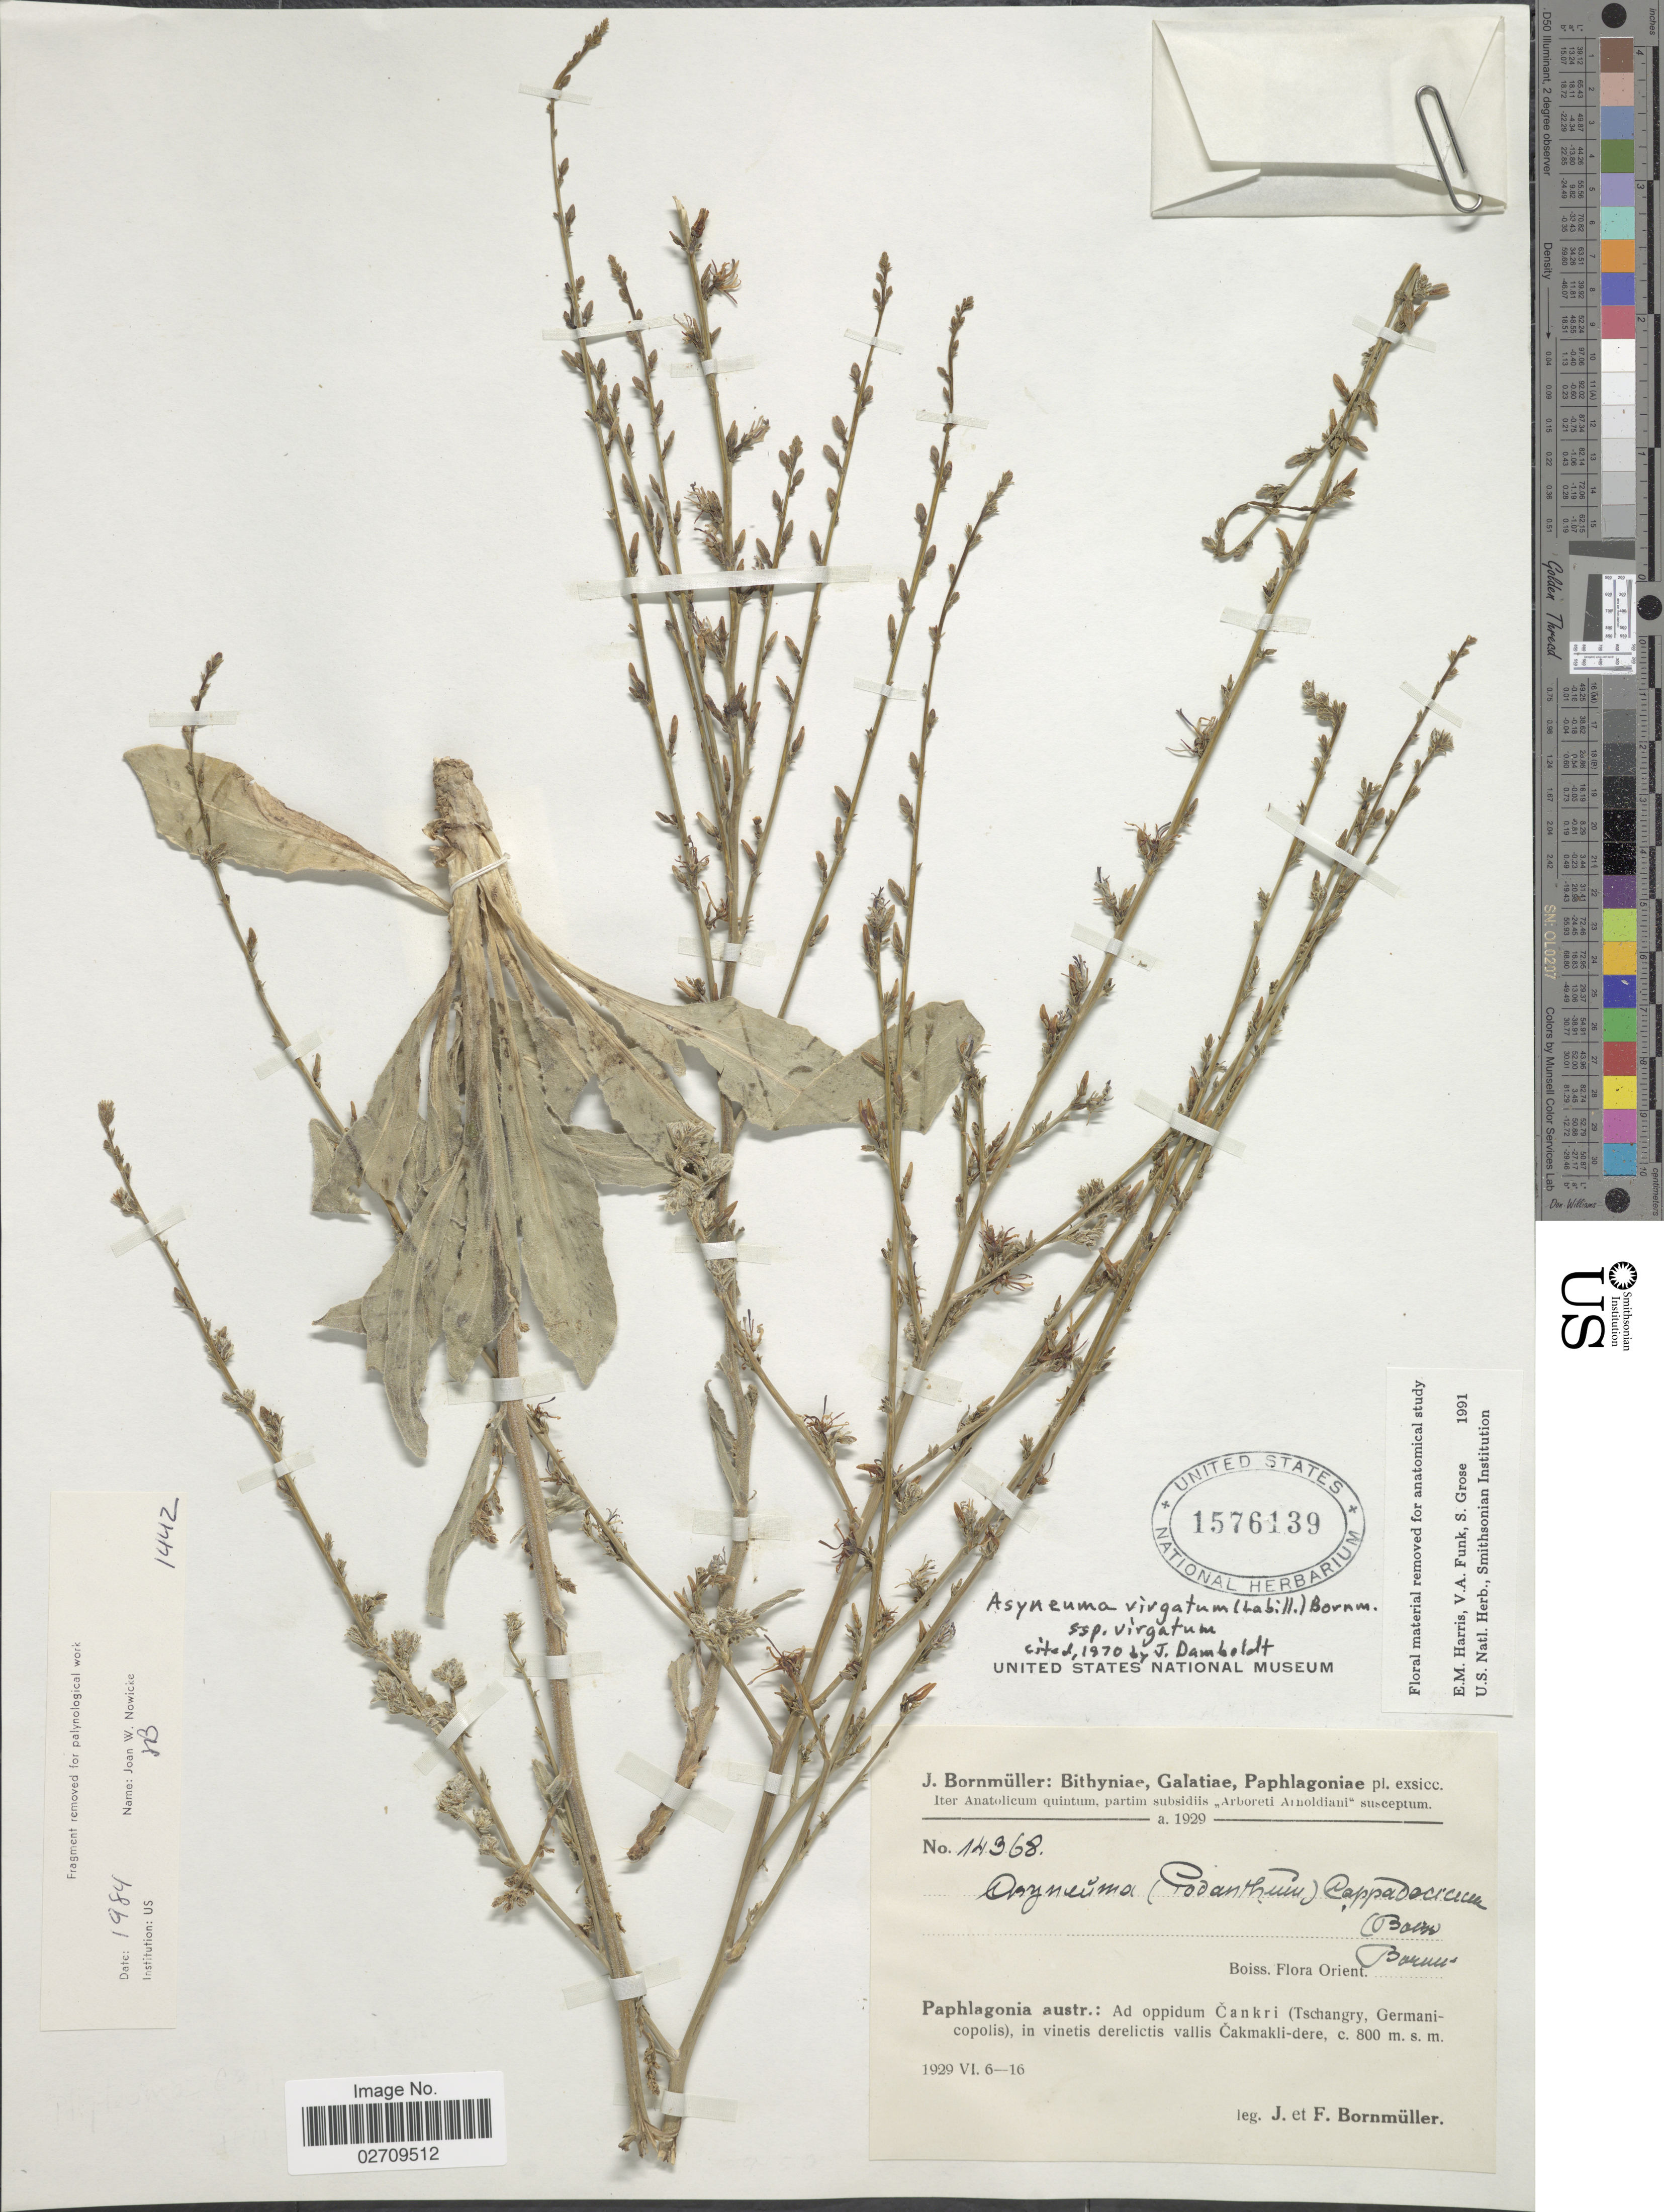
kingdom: Plantae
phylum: Tracheophyta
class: Magnoliopsida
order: Asterales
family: Campanulaceae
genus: Asyneuma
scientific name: Asyneuma virgatum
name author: (Labill.) Bornm.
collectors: J. Bornmüller & F. Bornmüller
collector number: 14368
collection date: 1929-06-06/1929-06-16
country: Romania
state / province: Galati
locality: Bithyniae, Galatiae, Paphlagoniae, Paphlagonia austr.: Ad oppidum Cankri (Tschangry, Germanicopolis) in vinetis derelictis vallis Cakmakli-dere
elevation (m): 800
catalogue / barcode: US 1576139